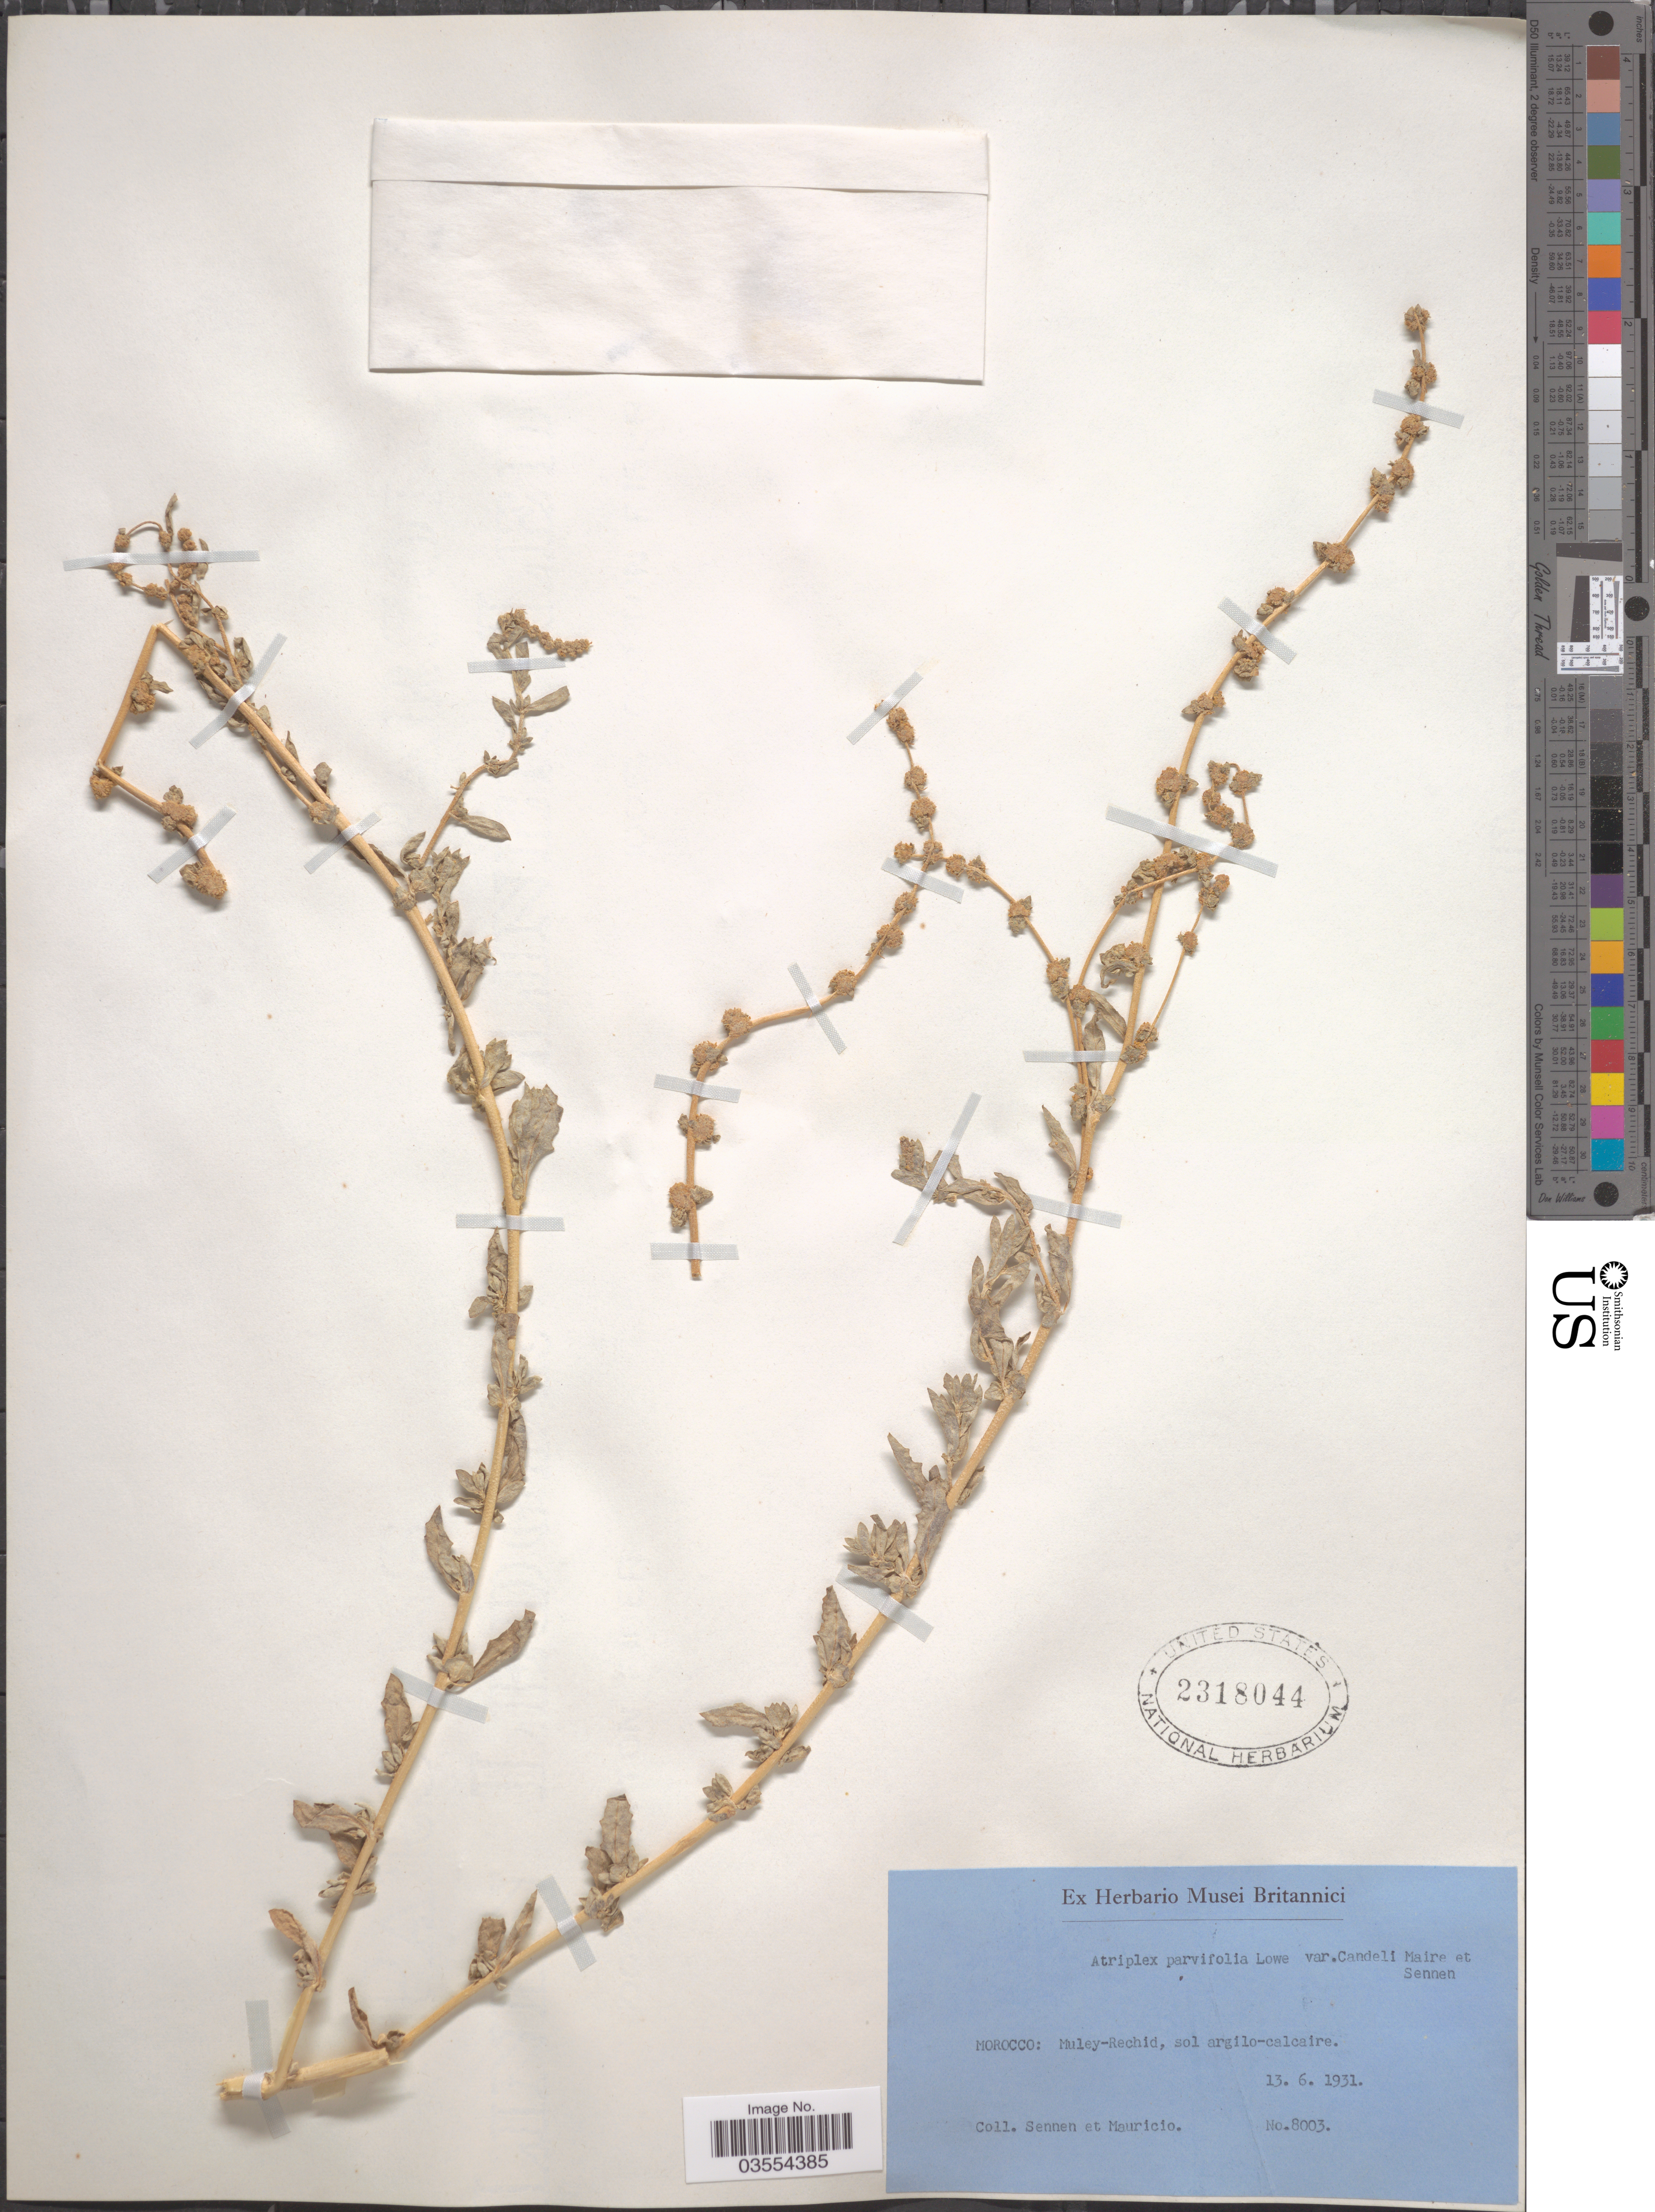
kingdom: Plantae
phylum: Tracheophyta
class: Magnoliopsida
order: Caryophyllales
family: Amaranthaceae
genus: Atriplex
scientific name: Atriplex parvifolia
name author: Kunth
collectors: E. Sennen & Mauricio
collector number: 8003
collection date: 1931-06-13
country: Morocco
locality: Muley-Rechid, sol argilo-calcaire.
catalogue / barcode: US 2318044